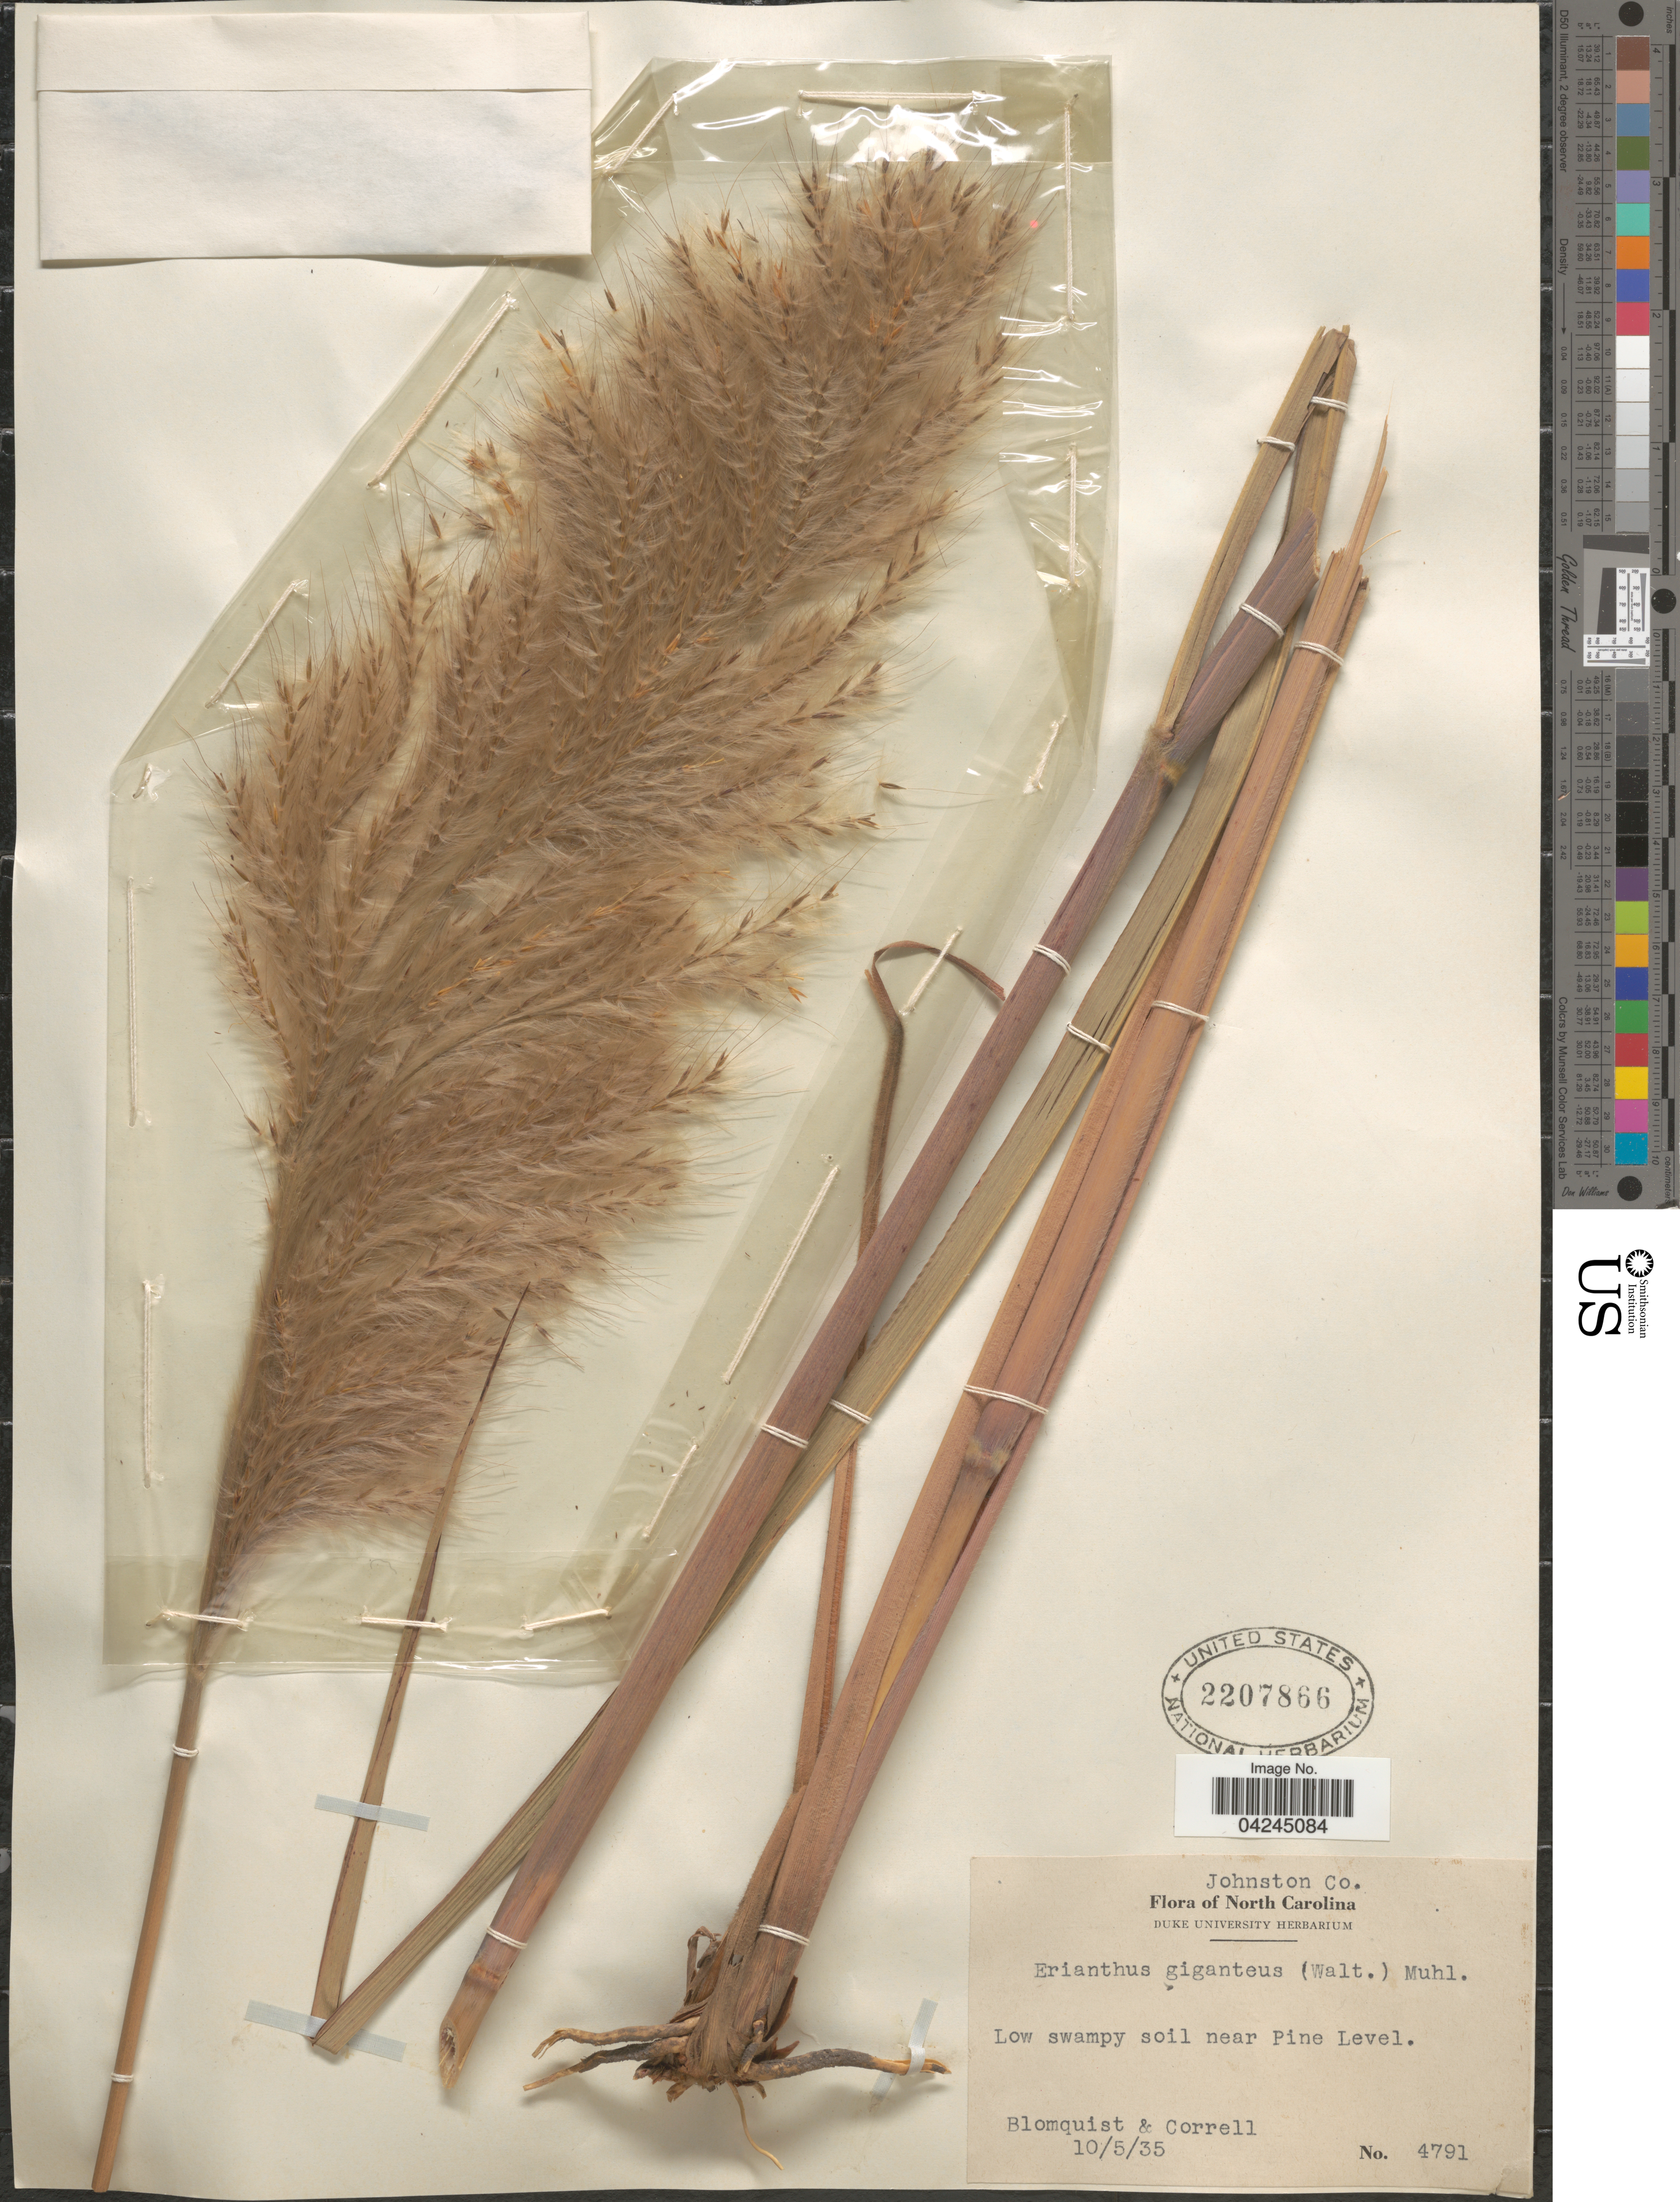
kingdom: Plantae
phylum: Tracheophyta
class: Liliopsida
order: Poales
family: Poaceae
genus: Erianthus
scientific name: Erianthus giganteus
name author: (Walter) P. Beauv.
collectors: Blomquist & -- Correll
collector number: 4791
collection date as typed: Transcribed d/m/y: 5/10/35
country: United States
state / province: North Carolina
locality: Johnston Co. Low swampy soil near Pine Level.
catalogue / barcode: US 2207866